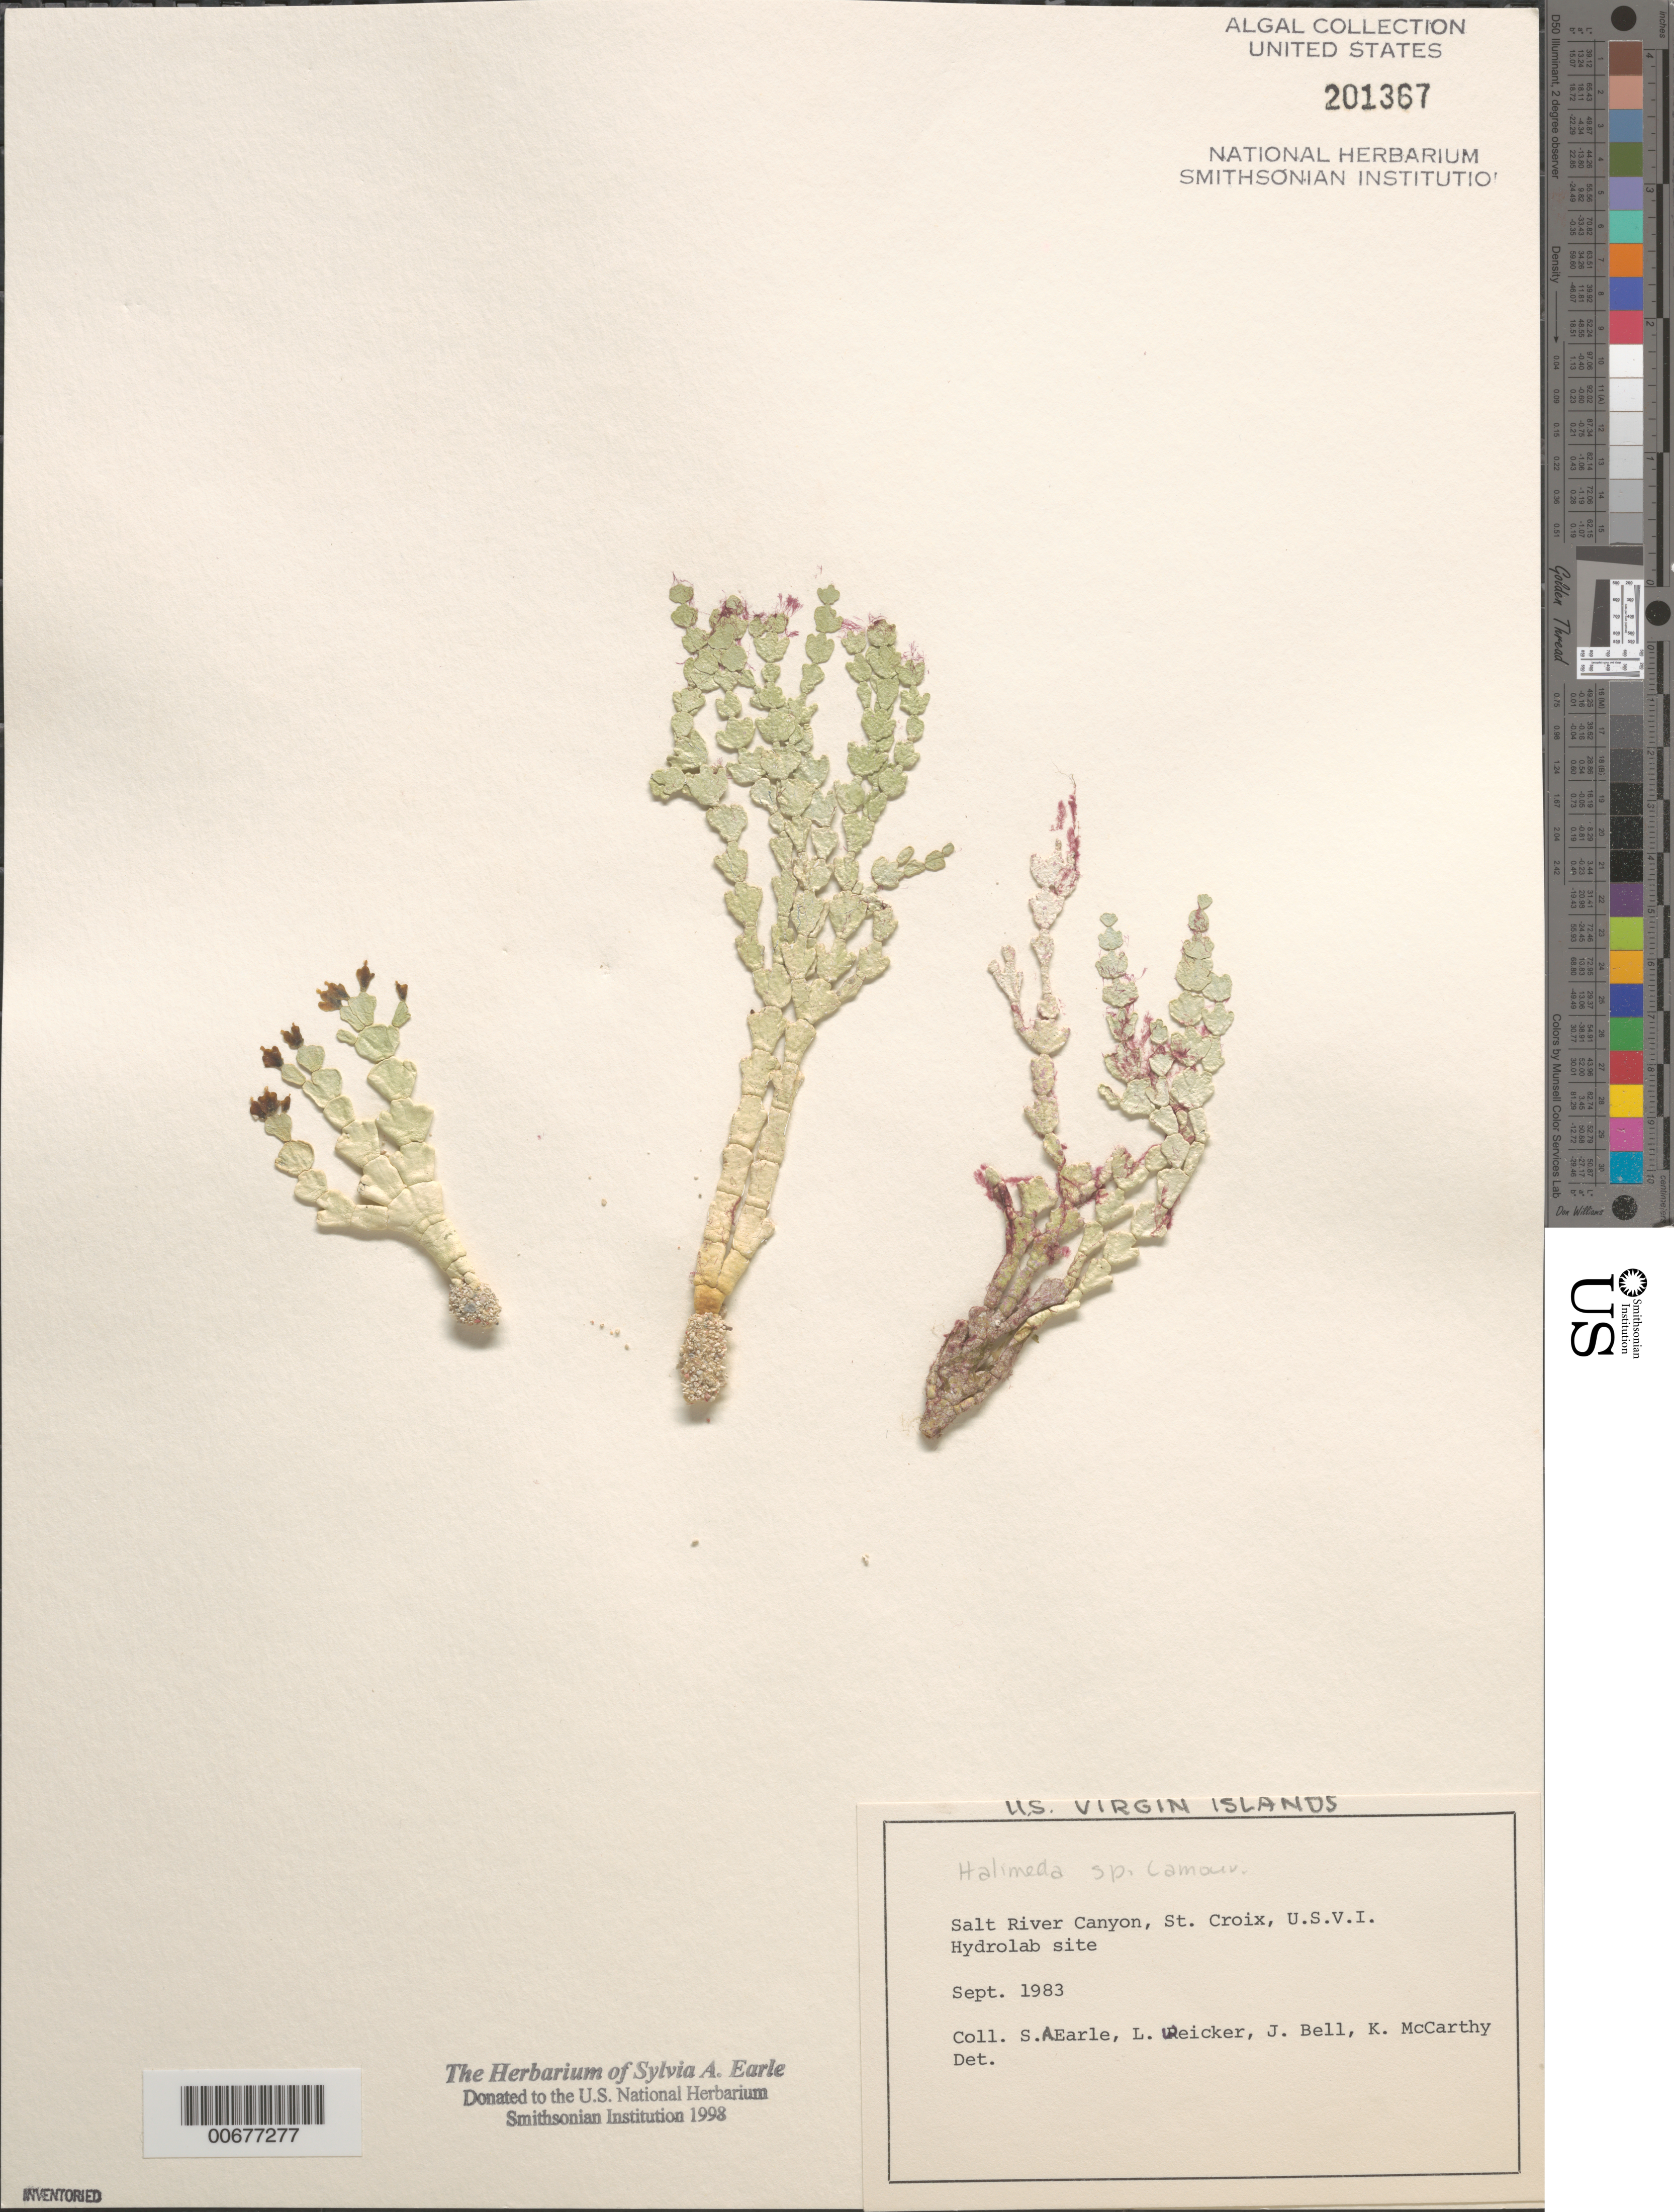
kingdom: Plantae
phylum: Chlorophyta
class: Ulvophyceae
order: Bryopsidales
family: Halimedaceae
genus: Halimeda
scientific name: Halimeda sp.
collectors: S. A. Earle, L. Weicker, J. Bell & K. McCarthy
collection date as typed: Sep 1983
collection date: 1983-09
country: U.S. Virgin Islands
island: St. Croix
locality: Salt River Canyon, Hydrolab site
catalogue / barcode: US 201367